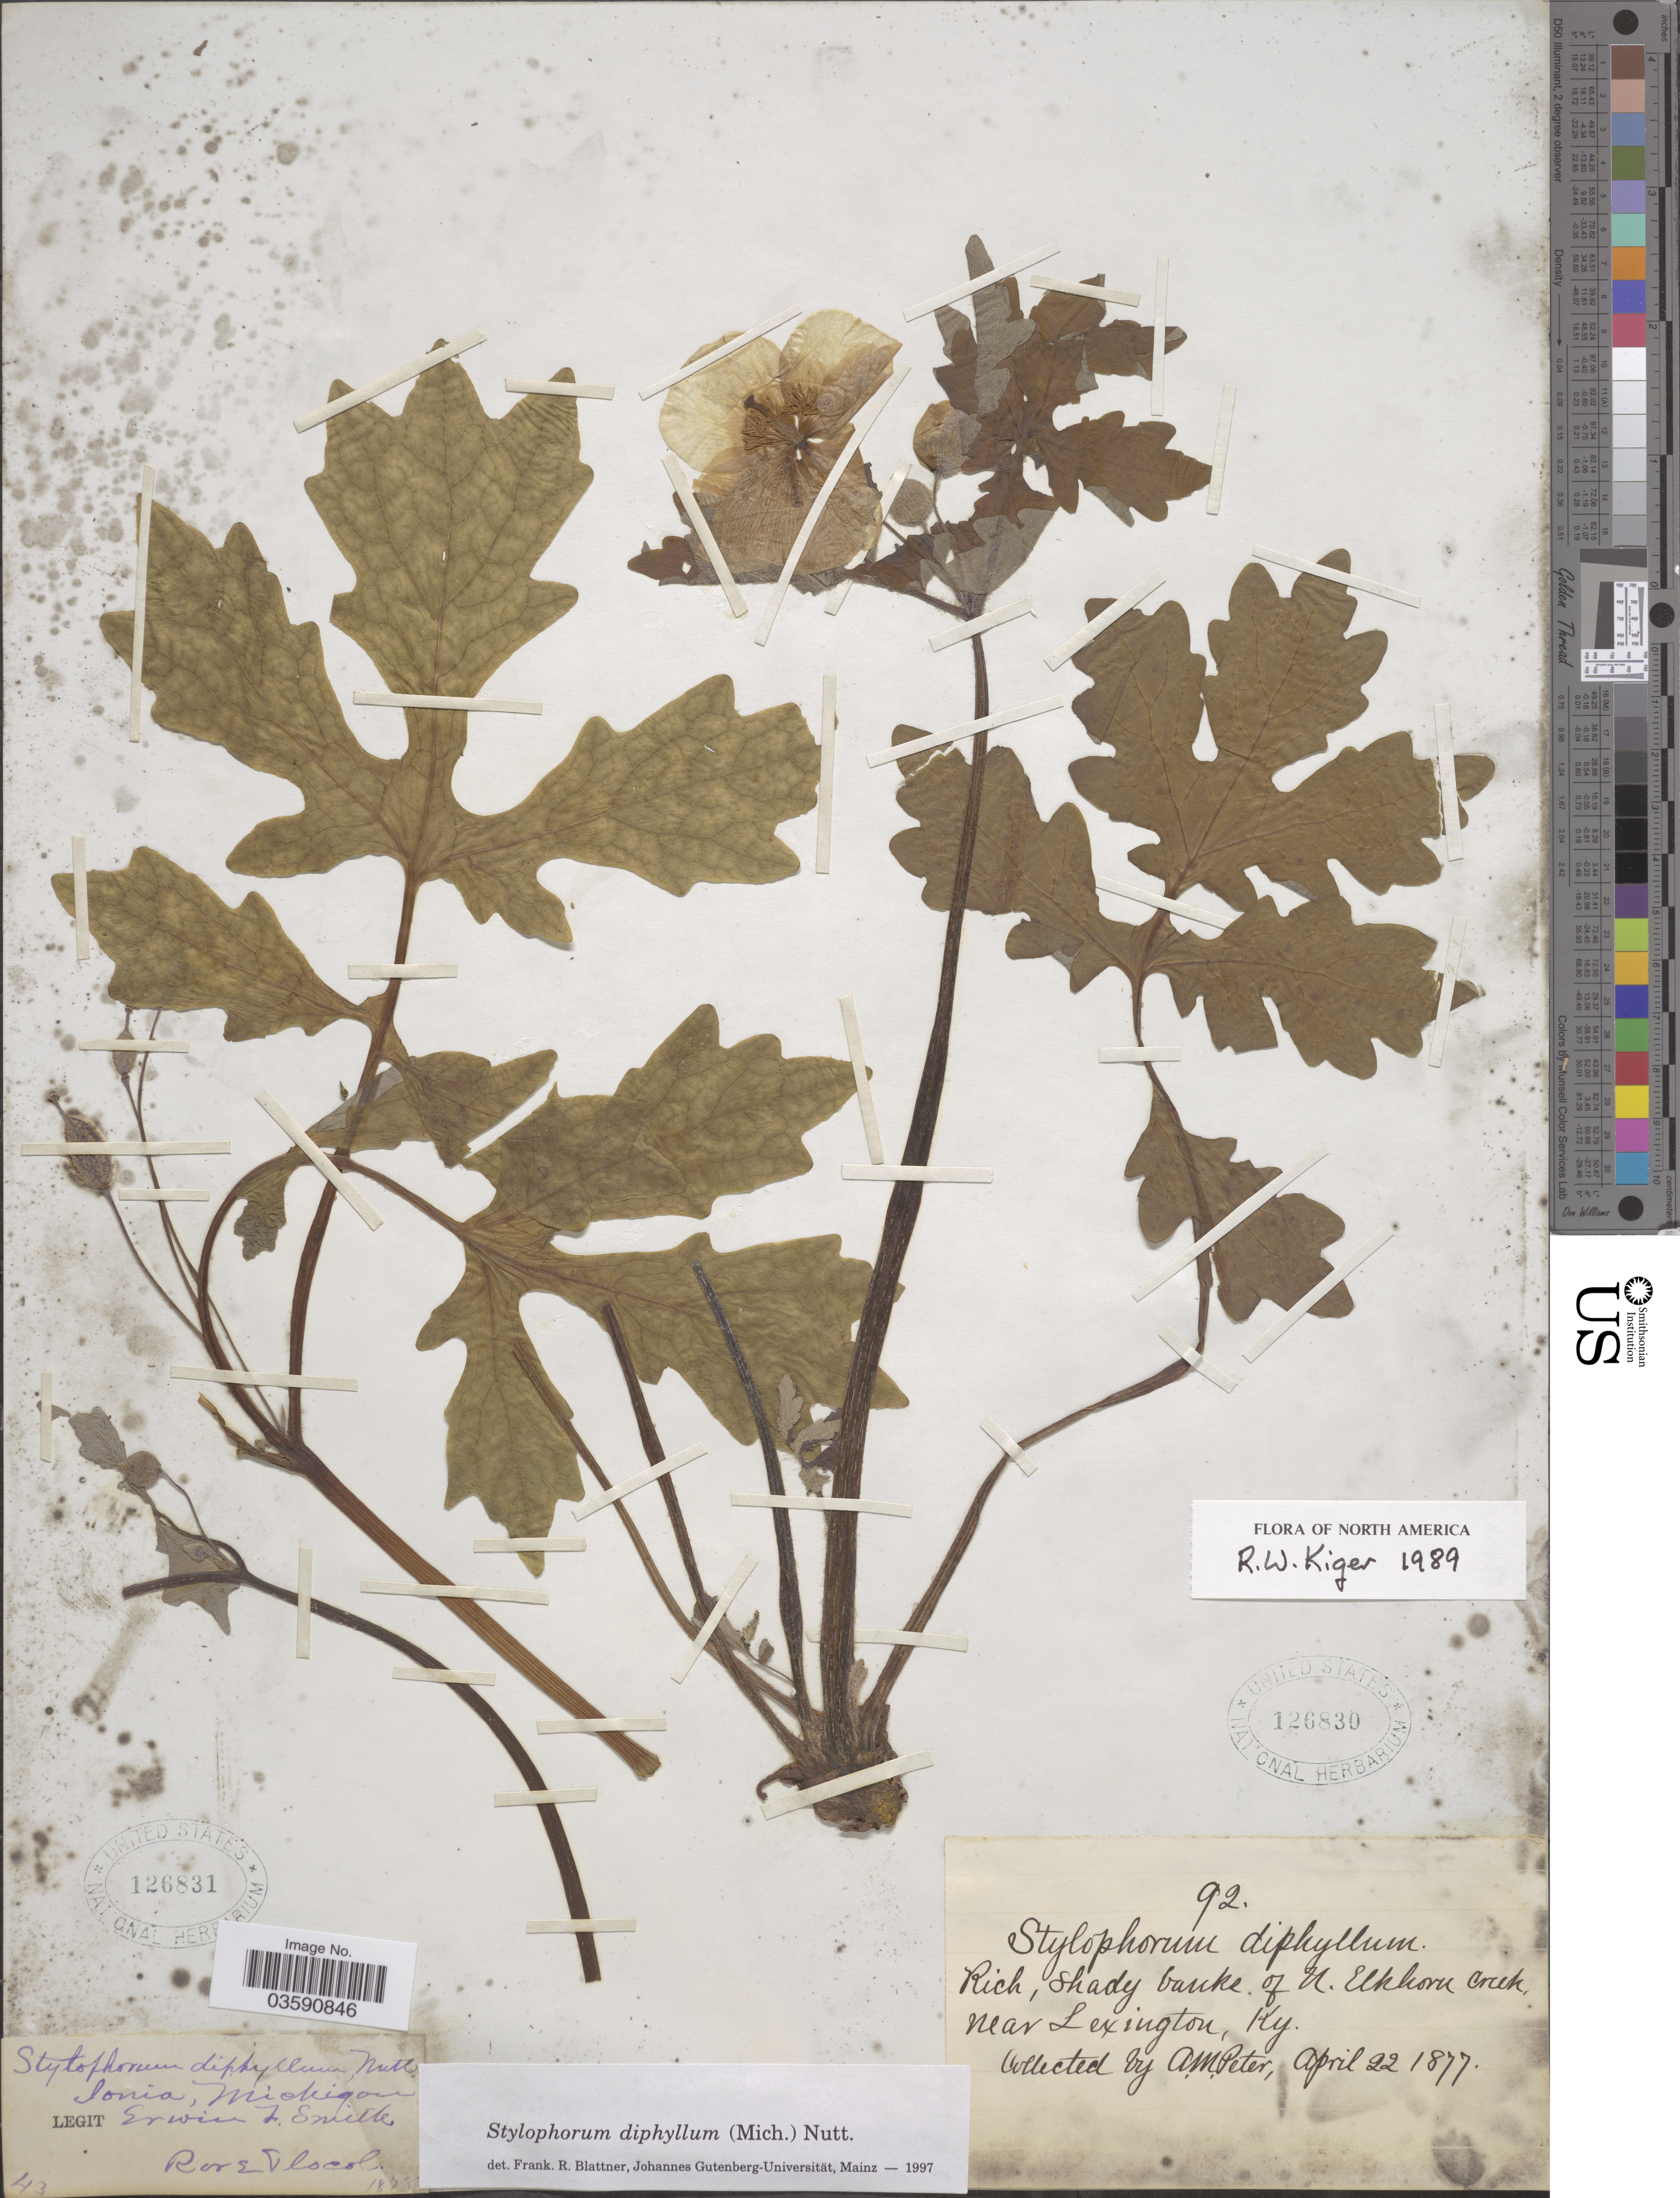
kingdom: Plantae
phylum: Tracheophyta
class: Magnoliopsida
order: Ranunculales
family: Papaveraceae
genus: Stylophorum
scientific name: Stylophorum diphyllum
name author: (Michx.) Nutt.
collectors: A. M. Peter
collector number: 92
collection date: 1877-04-22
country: United States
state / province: Kentucky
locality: Rich, shady banks of N. Elkhorn Creek, near Lexington.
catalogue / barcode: US 126830-2